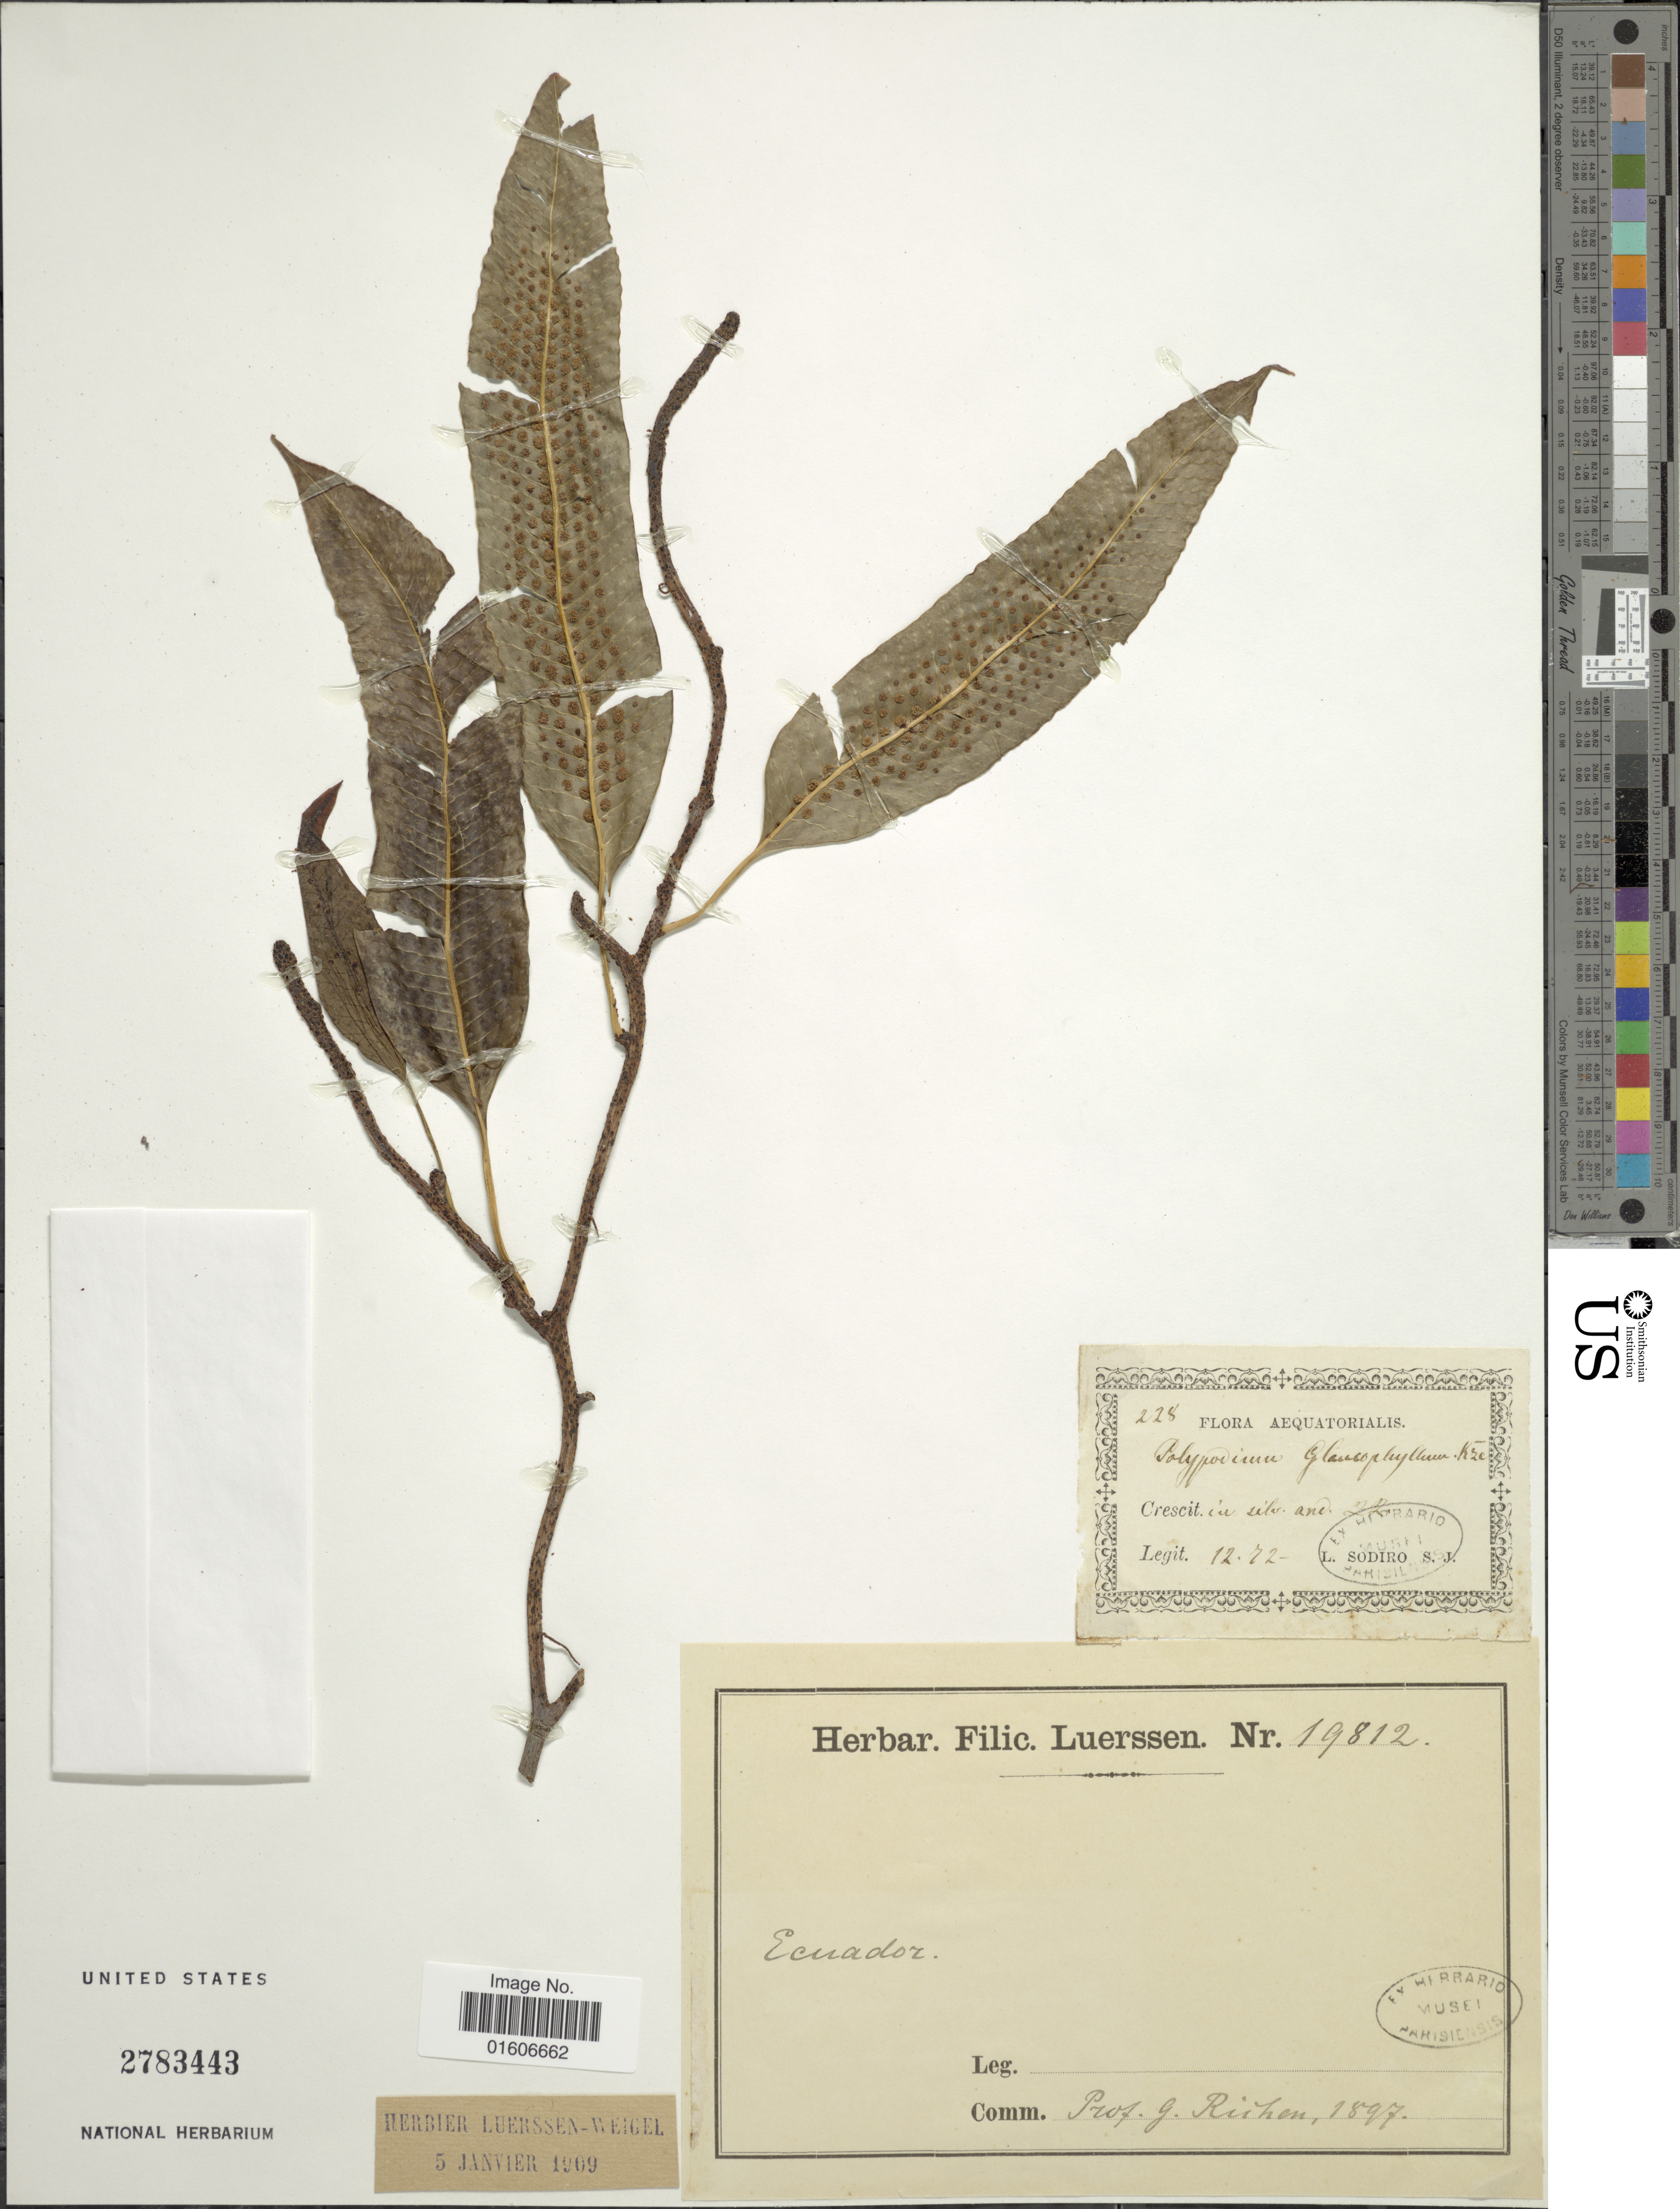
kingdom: Plantae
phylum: Tracheophyta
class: Polypodiopsida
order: Polypodiales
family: Polypodiaceae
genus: Serpocaulon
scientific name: Serpocaulon levigatum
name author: (Cav.) A.R. Sm.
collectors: L. Sodiro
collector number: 228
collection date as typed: Transcribed d/m/y: /12/72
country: Ecuador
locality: Crescit. in silv. and. [illegible text].[interpreted]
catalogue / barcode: US 2783443